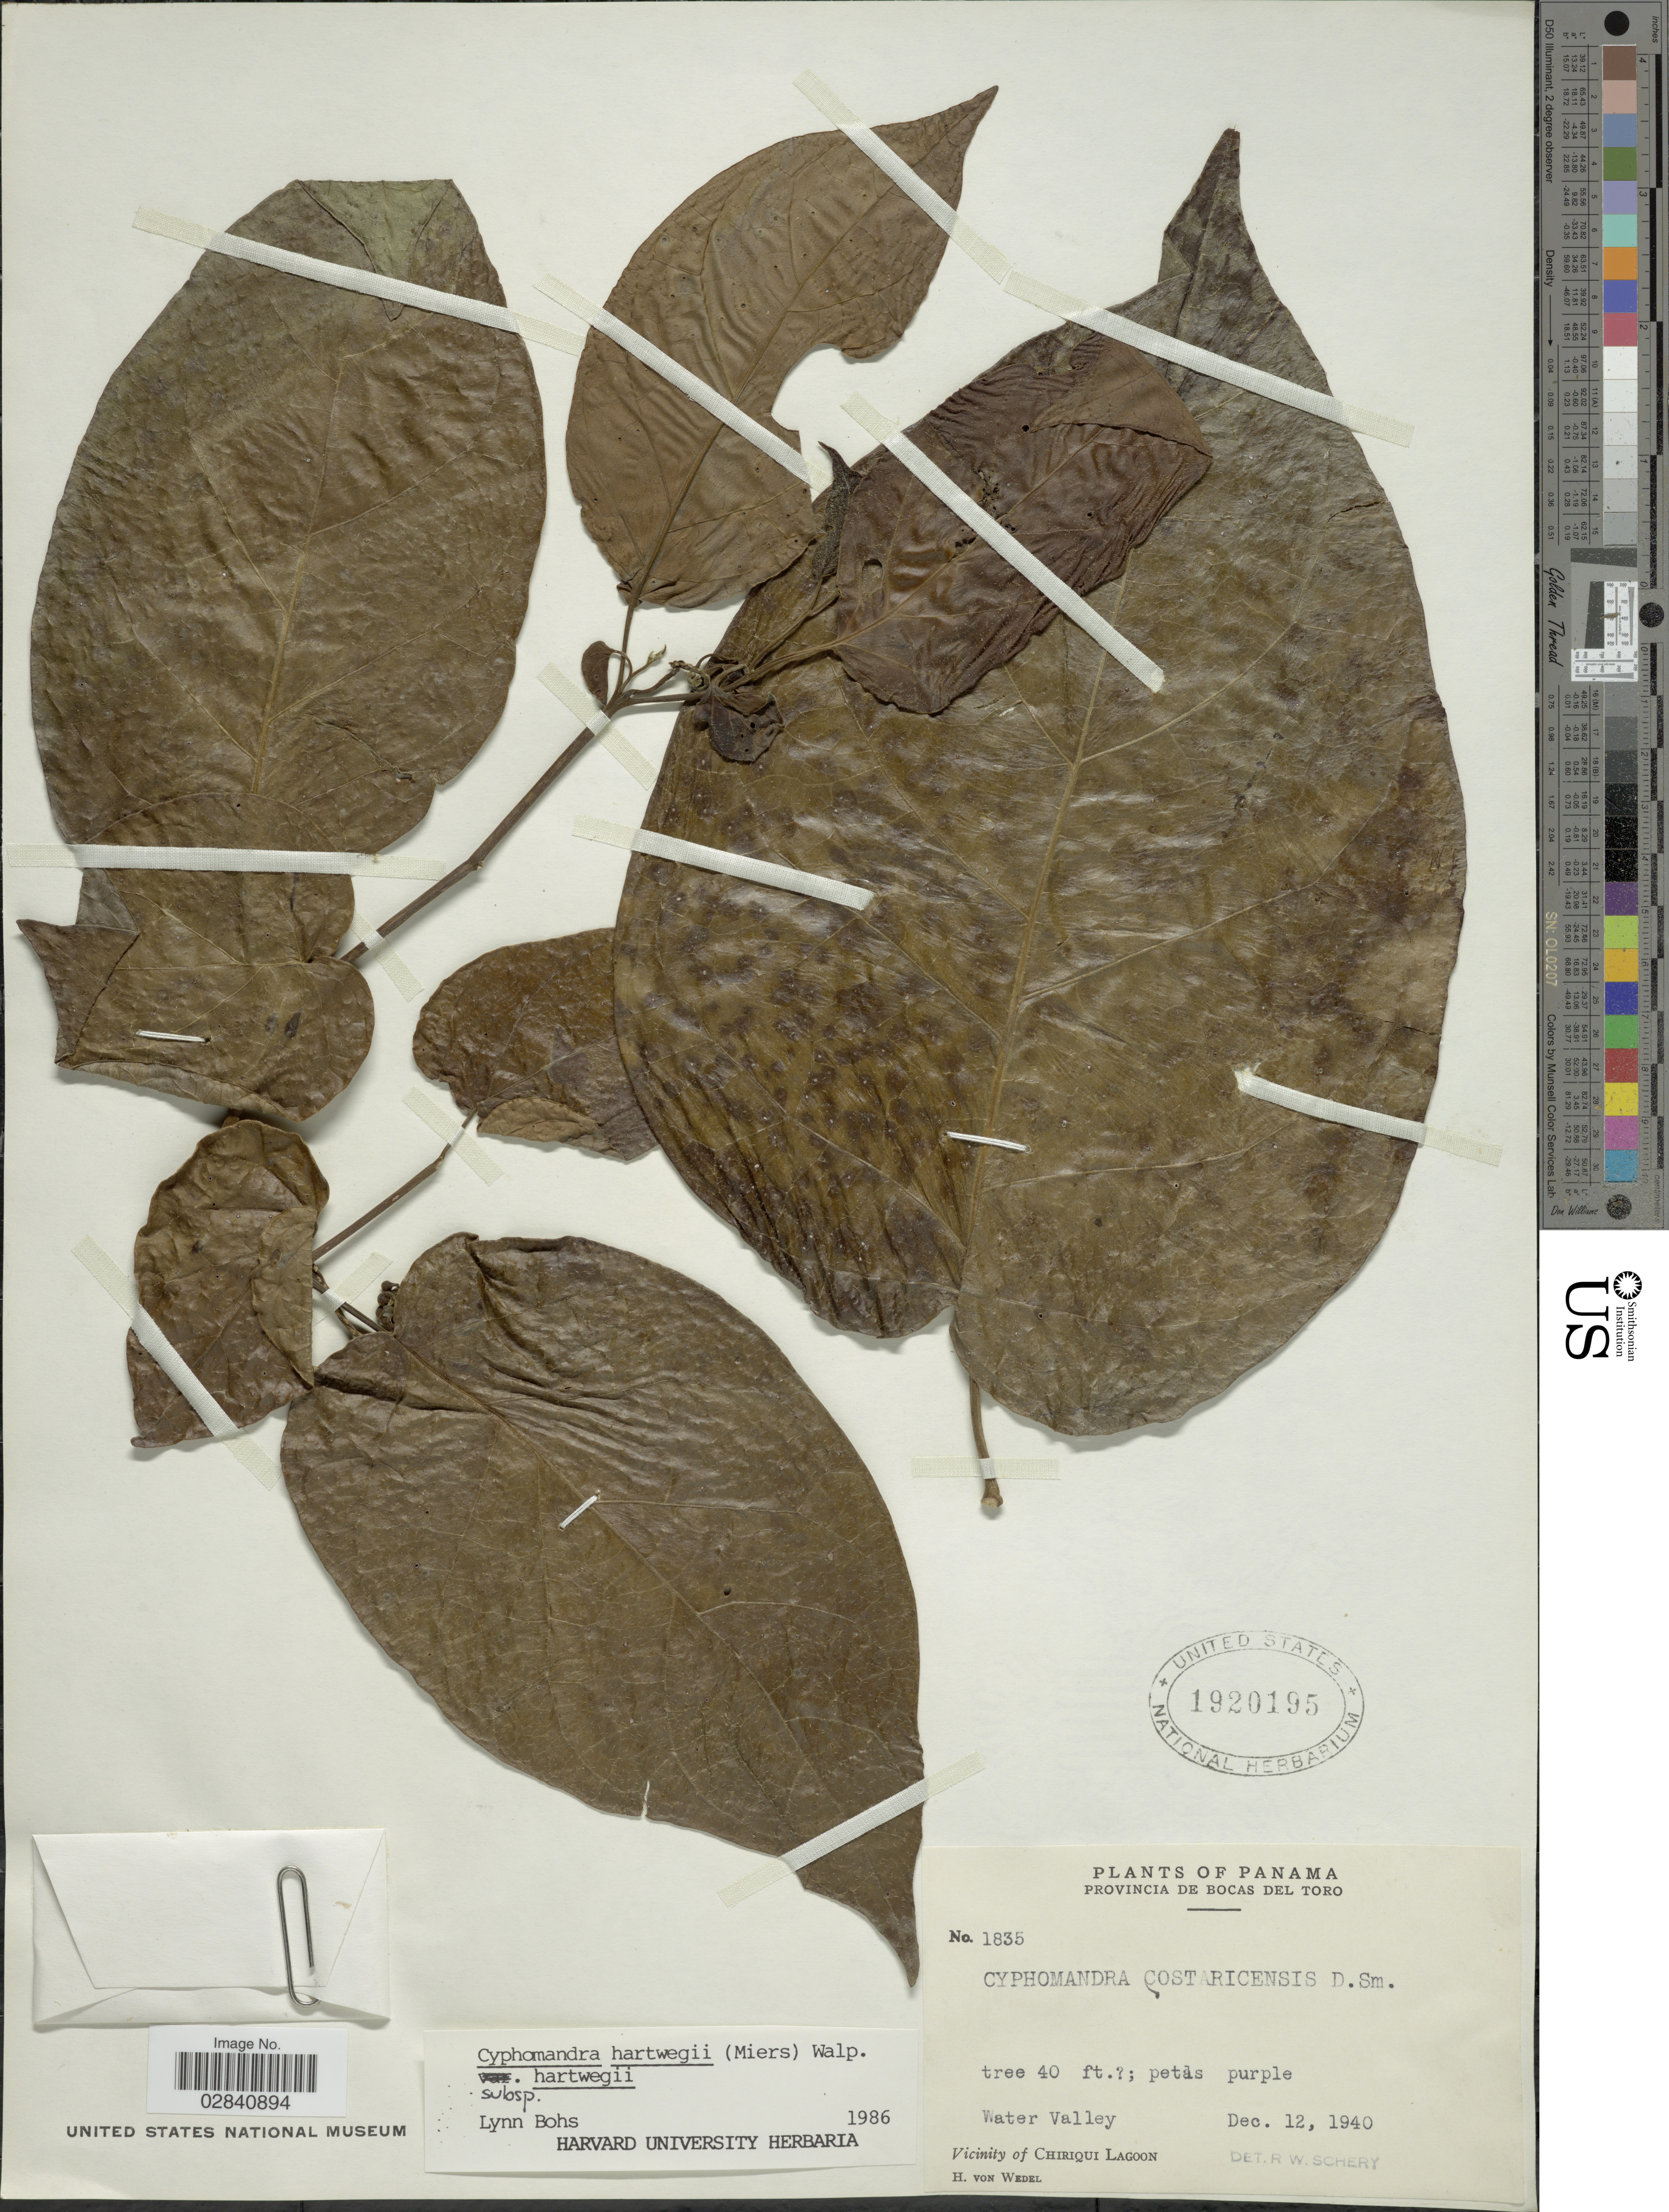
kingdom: Plantae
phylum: Tracheophyta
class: Magnoliopsida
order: Solanales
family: Solanaceae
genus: Cyphomandra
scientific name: Cyphomandra hartwegii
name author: (Miers) Sendtn. ex Walp.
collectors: H. von Wedel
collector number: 1835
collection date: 1940-12-12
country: Panama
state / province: Bocas del Toro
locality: Water Valley. Vicinity of Chiriqui Lagoon.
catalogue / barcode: US 1920195